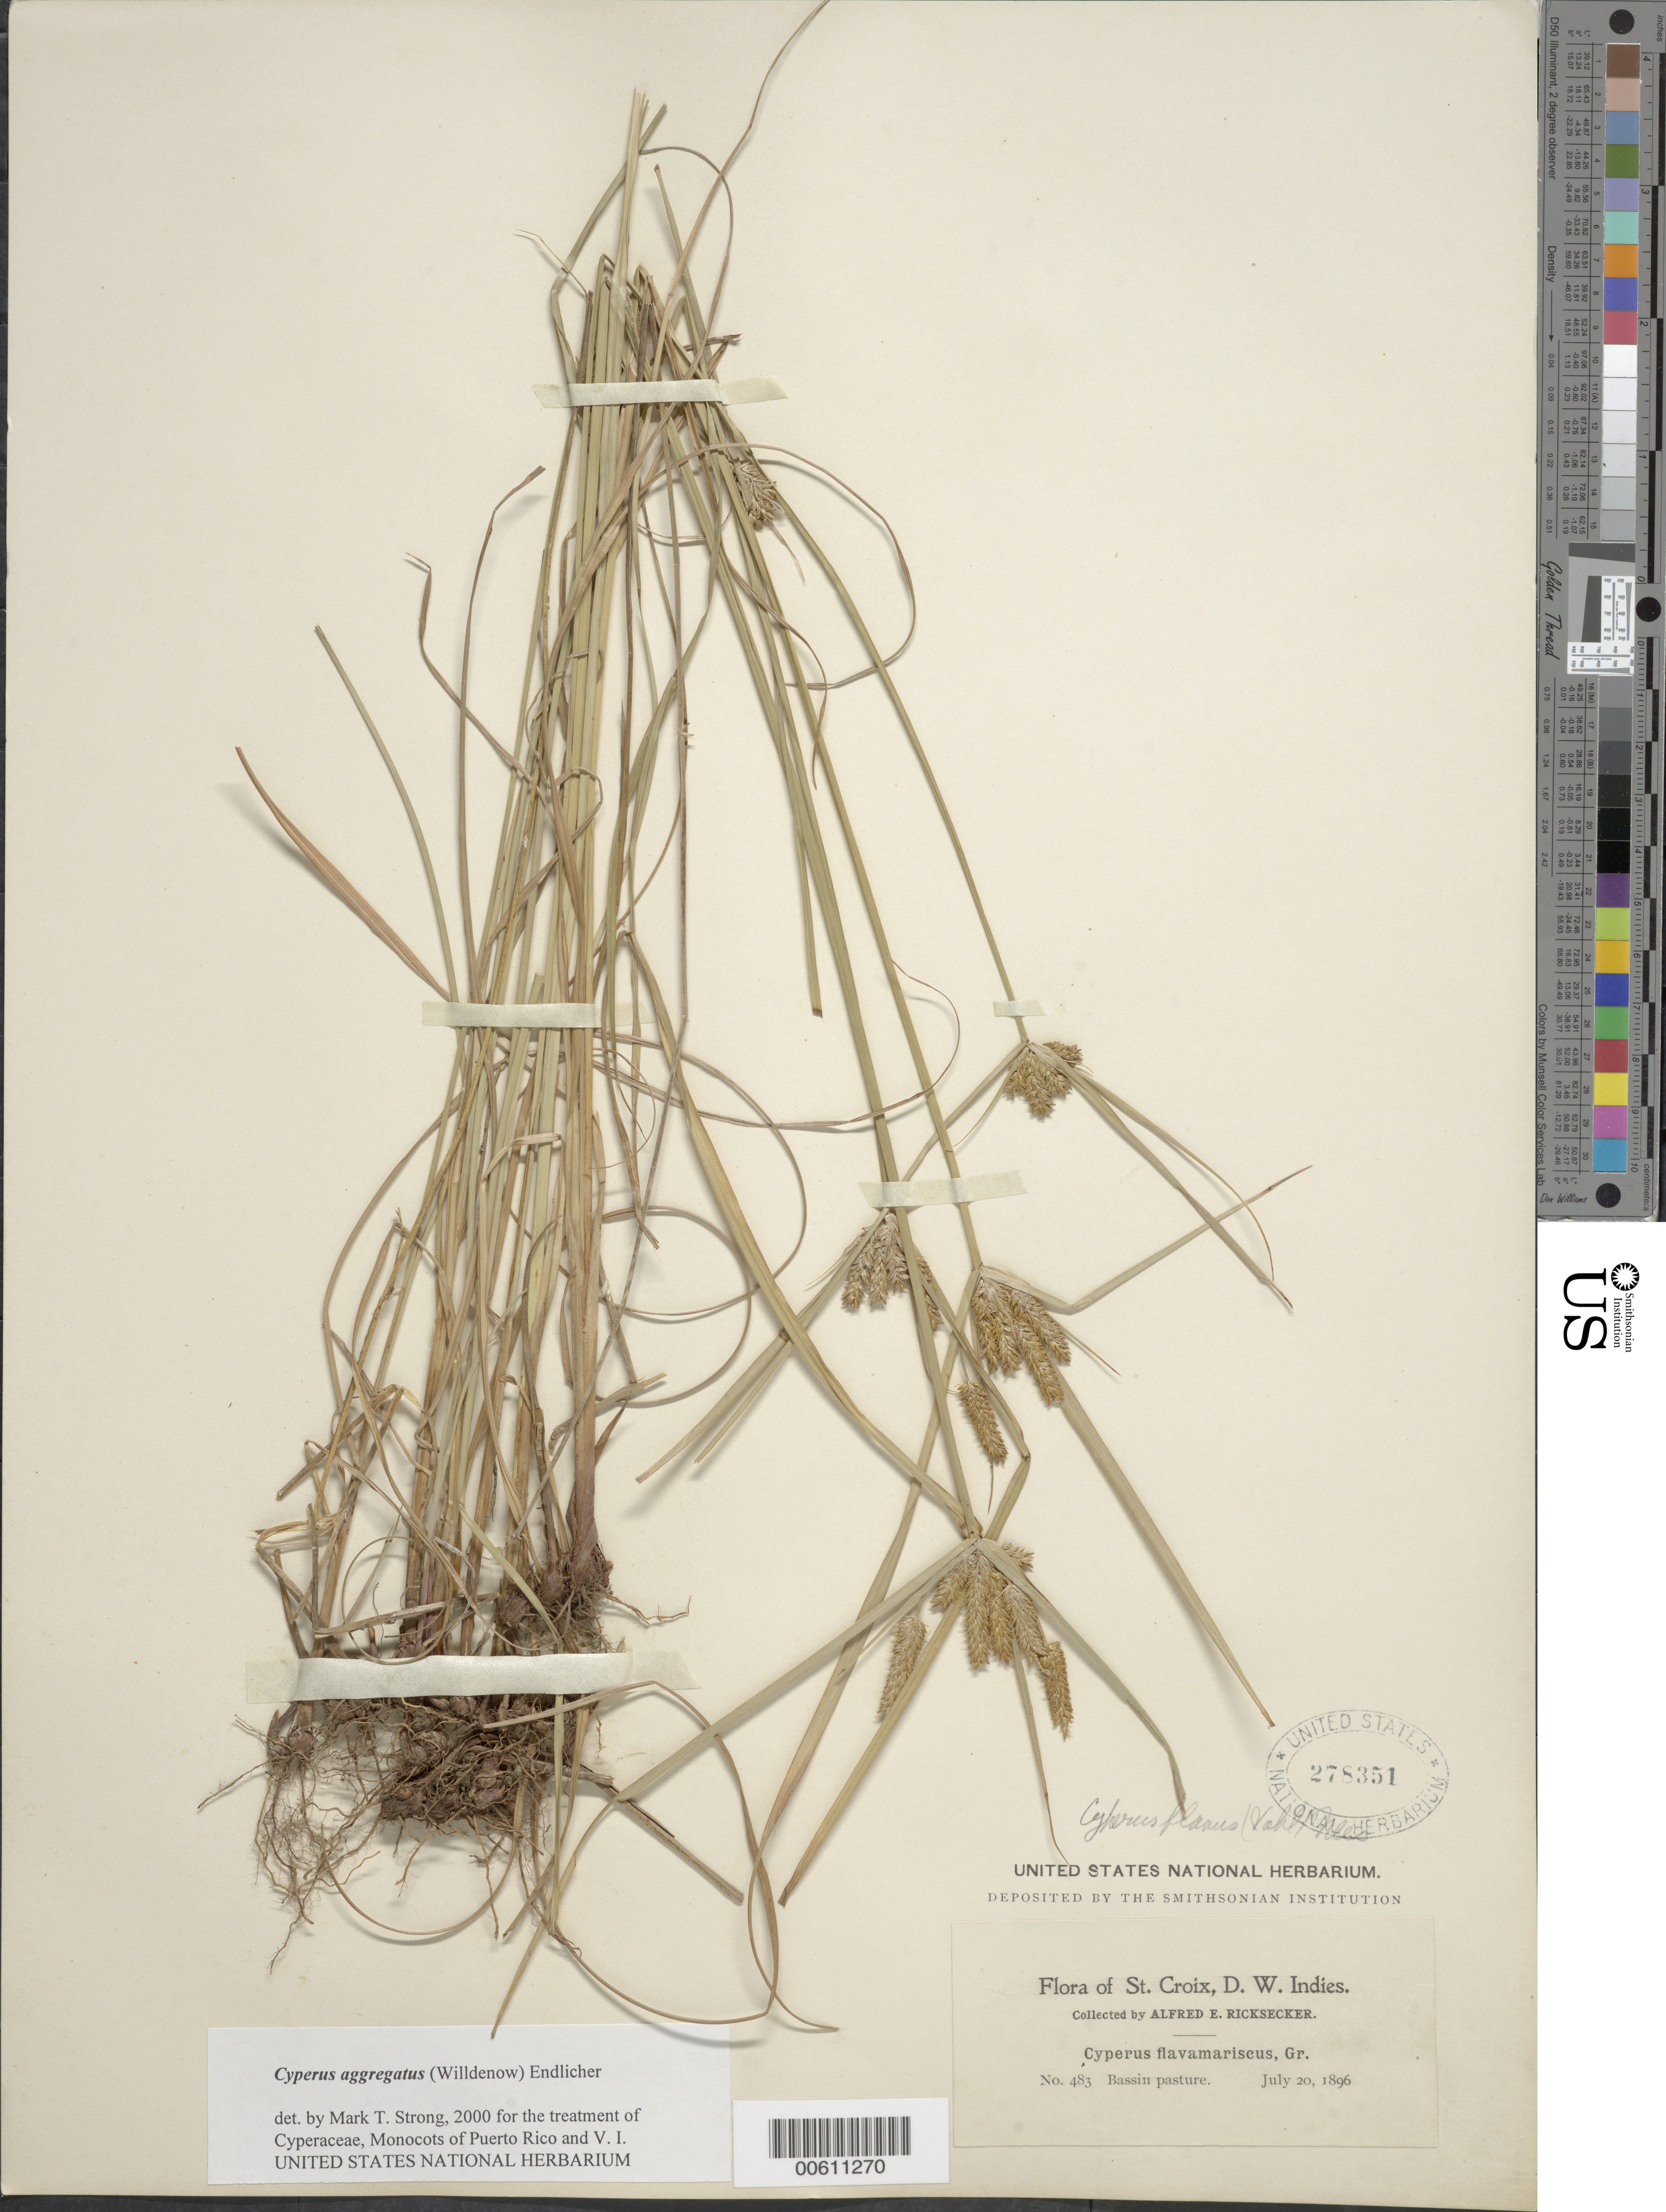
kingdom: Plantae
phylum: Tracheophyta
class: Liliopsida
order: Poales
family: Cyperaceae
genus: Cyperus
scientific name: Cyperus aggregatus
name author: (Willd.) Endl.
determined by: Strong, M. T., (US), Smithsonian Institution - National Museum of Natural History (UNITED STATES)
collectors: A. E. Ricksecker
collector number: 483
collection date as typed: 20 Jul 1896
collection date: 1896-07-20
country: U.S. Virgin Islands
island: St. Croix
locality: St. Croix: Bassin.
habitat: Pasture.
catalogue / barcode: US 278351